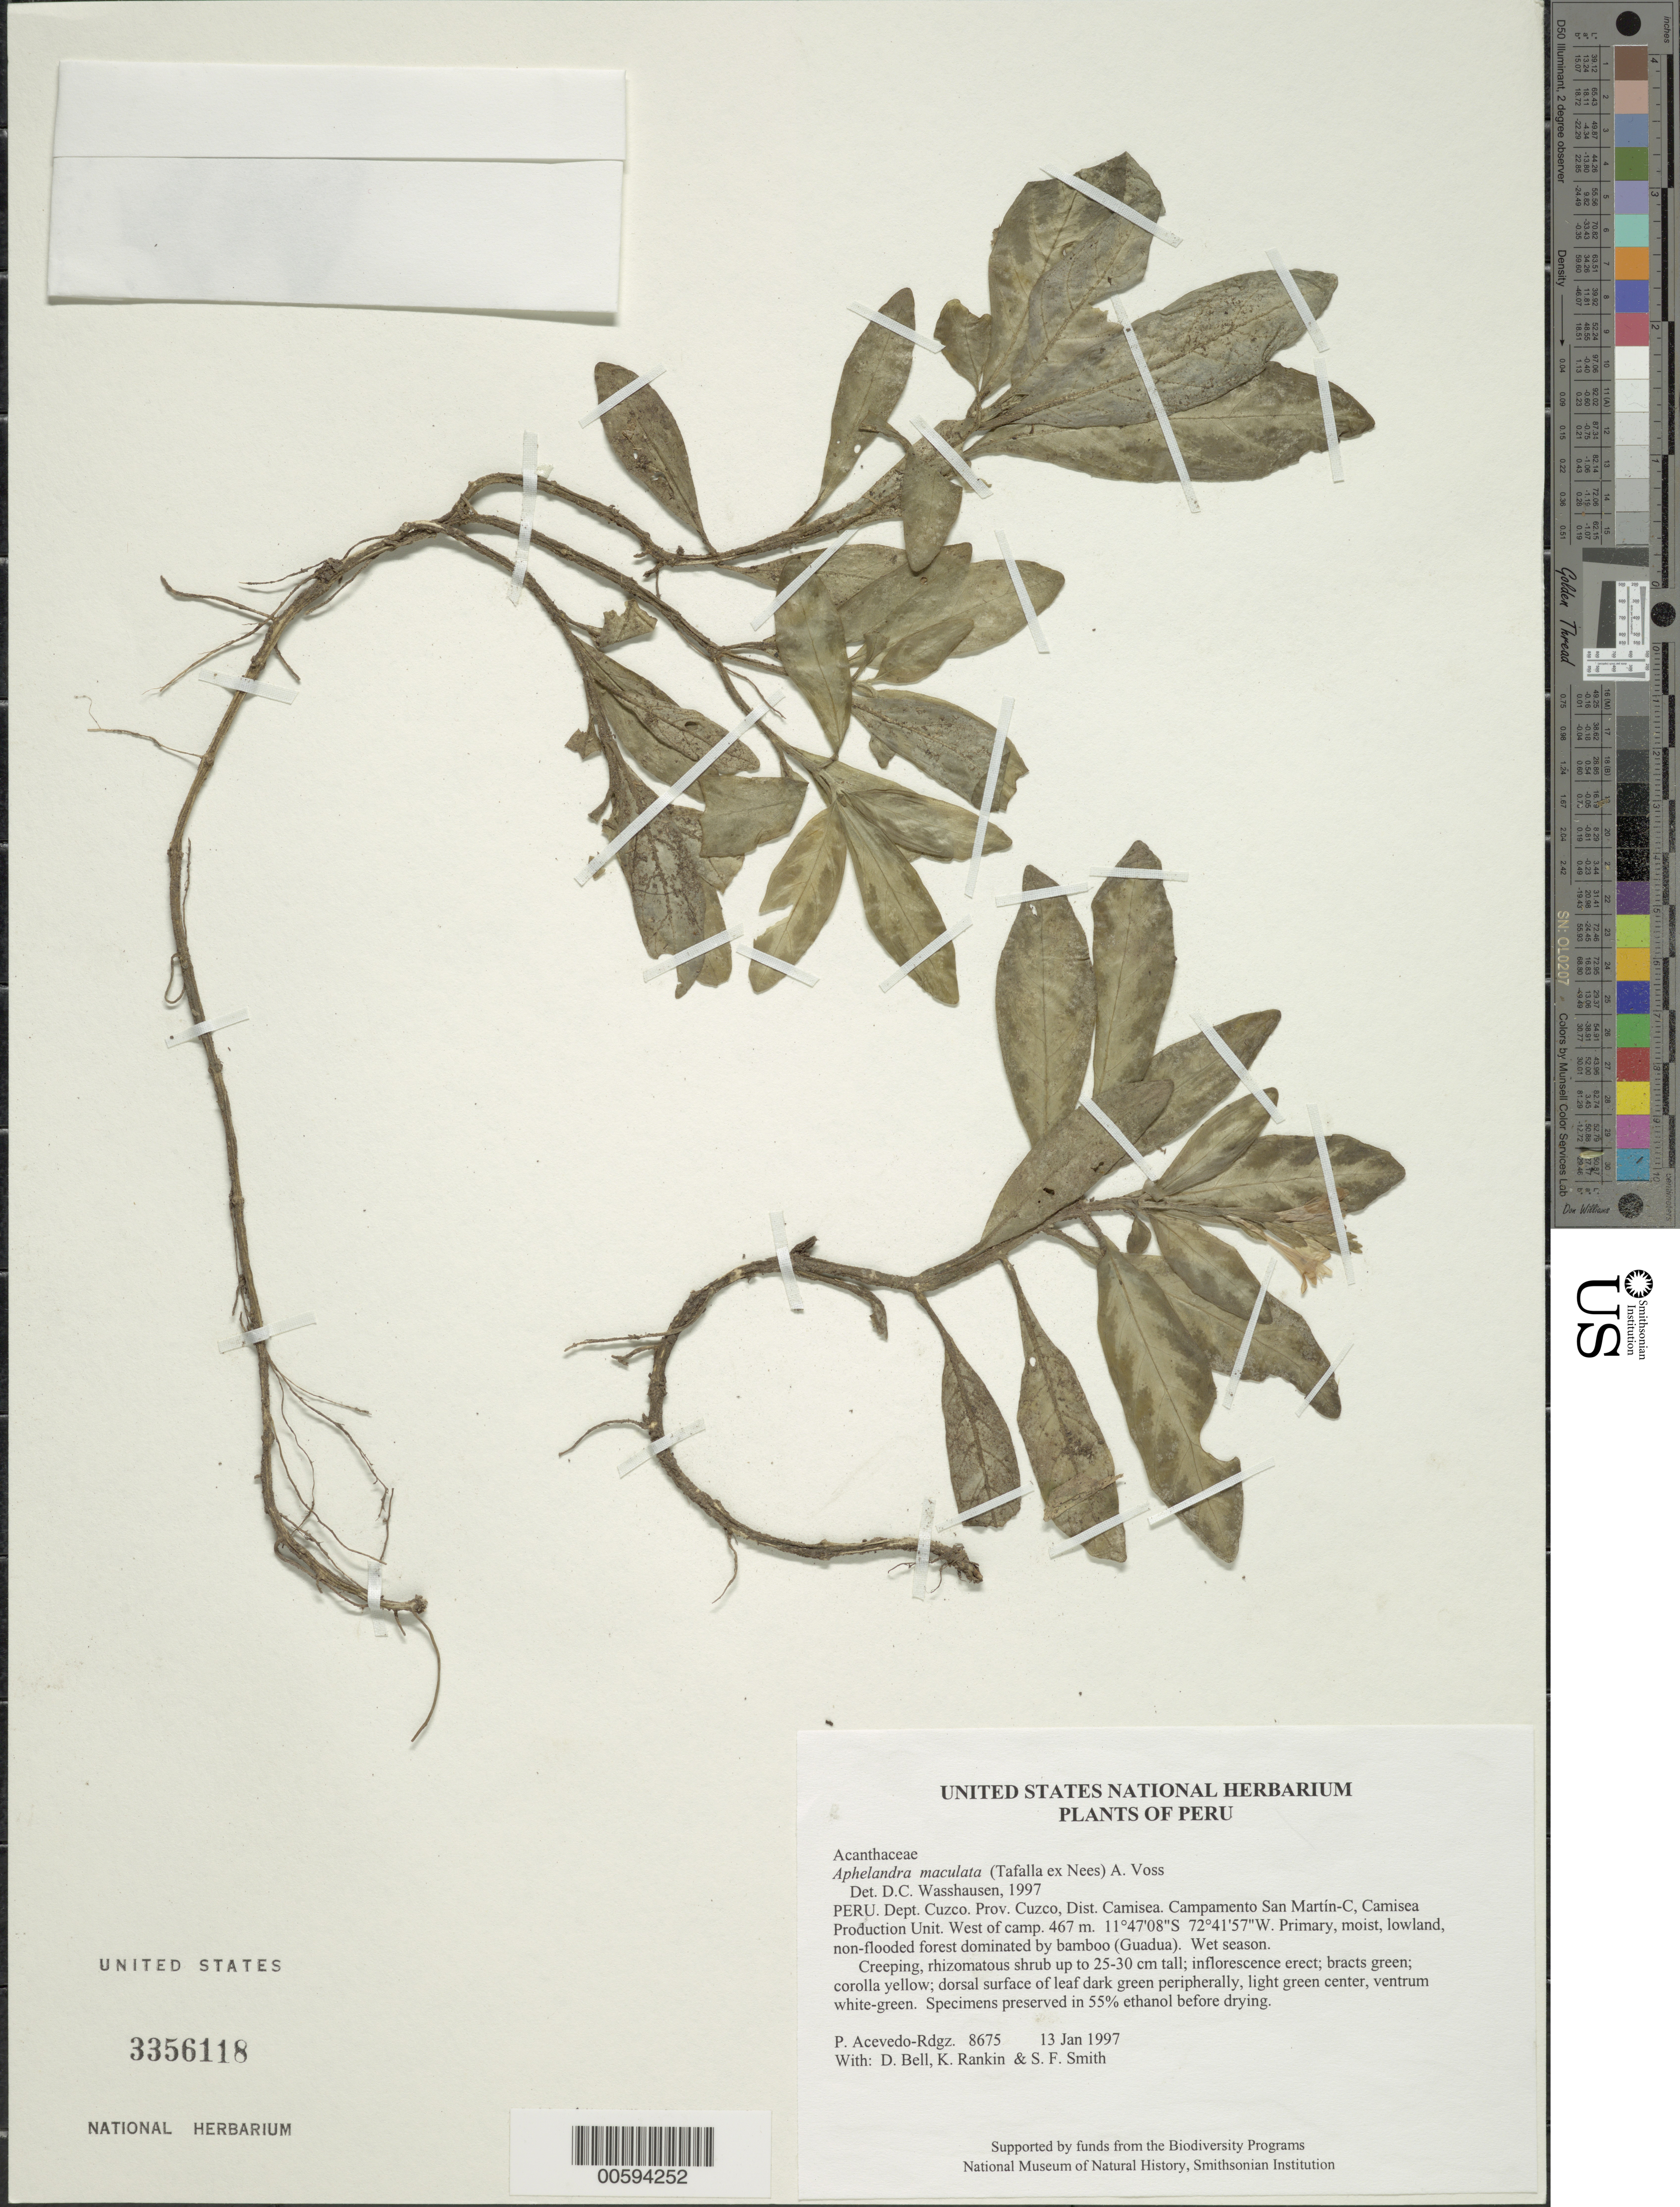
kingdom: Plantae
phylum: Tracheophyta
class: Magnoliopsida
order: Lamiales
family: Acanthaceae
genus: Aphelandra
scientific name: Aphelandra maculata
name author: (Tafalla ex Nees) Voss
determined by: Wasshausen, Dieter C., (BOT), Smithsonian Institution - National Museum of Natural History (UNITED STATES)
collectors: P. Acevedo-Rodr., D. A. Bell, K. B. Rankin & S.F. Smith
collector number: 8675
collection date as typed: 13 Jan 1997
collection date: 1997-01-13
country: Peru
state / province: Cusco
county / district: Cusco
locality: Districto Camisea, Campamento San Martín-C, Camisea Production Unit. West of camp.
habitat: Primary, moist, lowland, non-flooded forest dominated by bamboo (Guadua). Wet season.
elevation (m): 467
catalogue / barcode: US 3356118